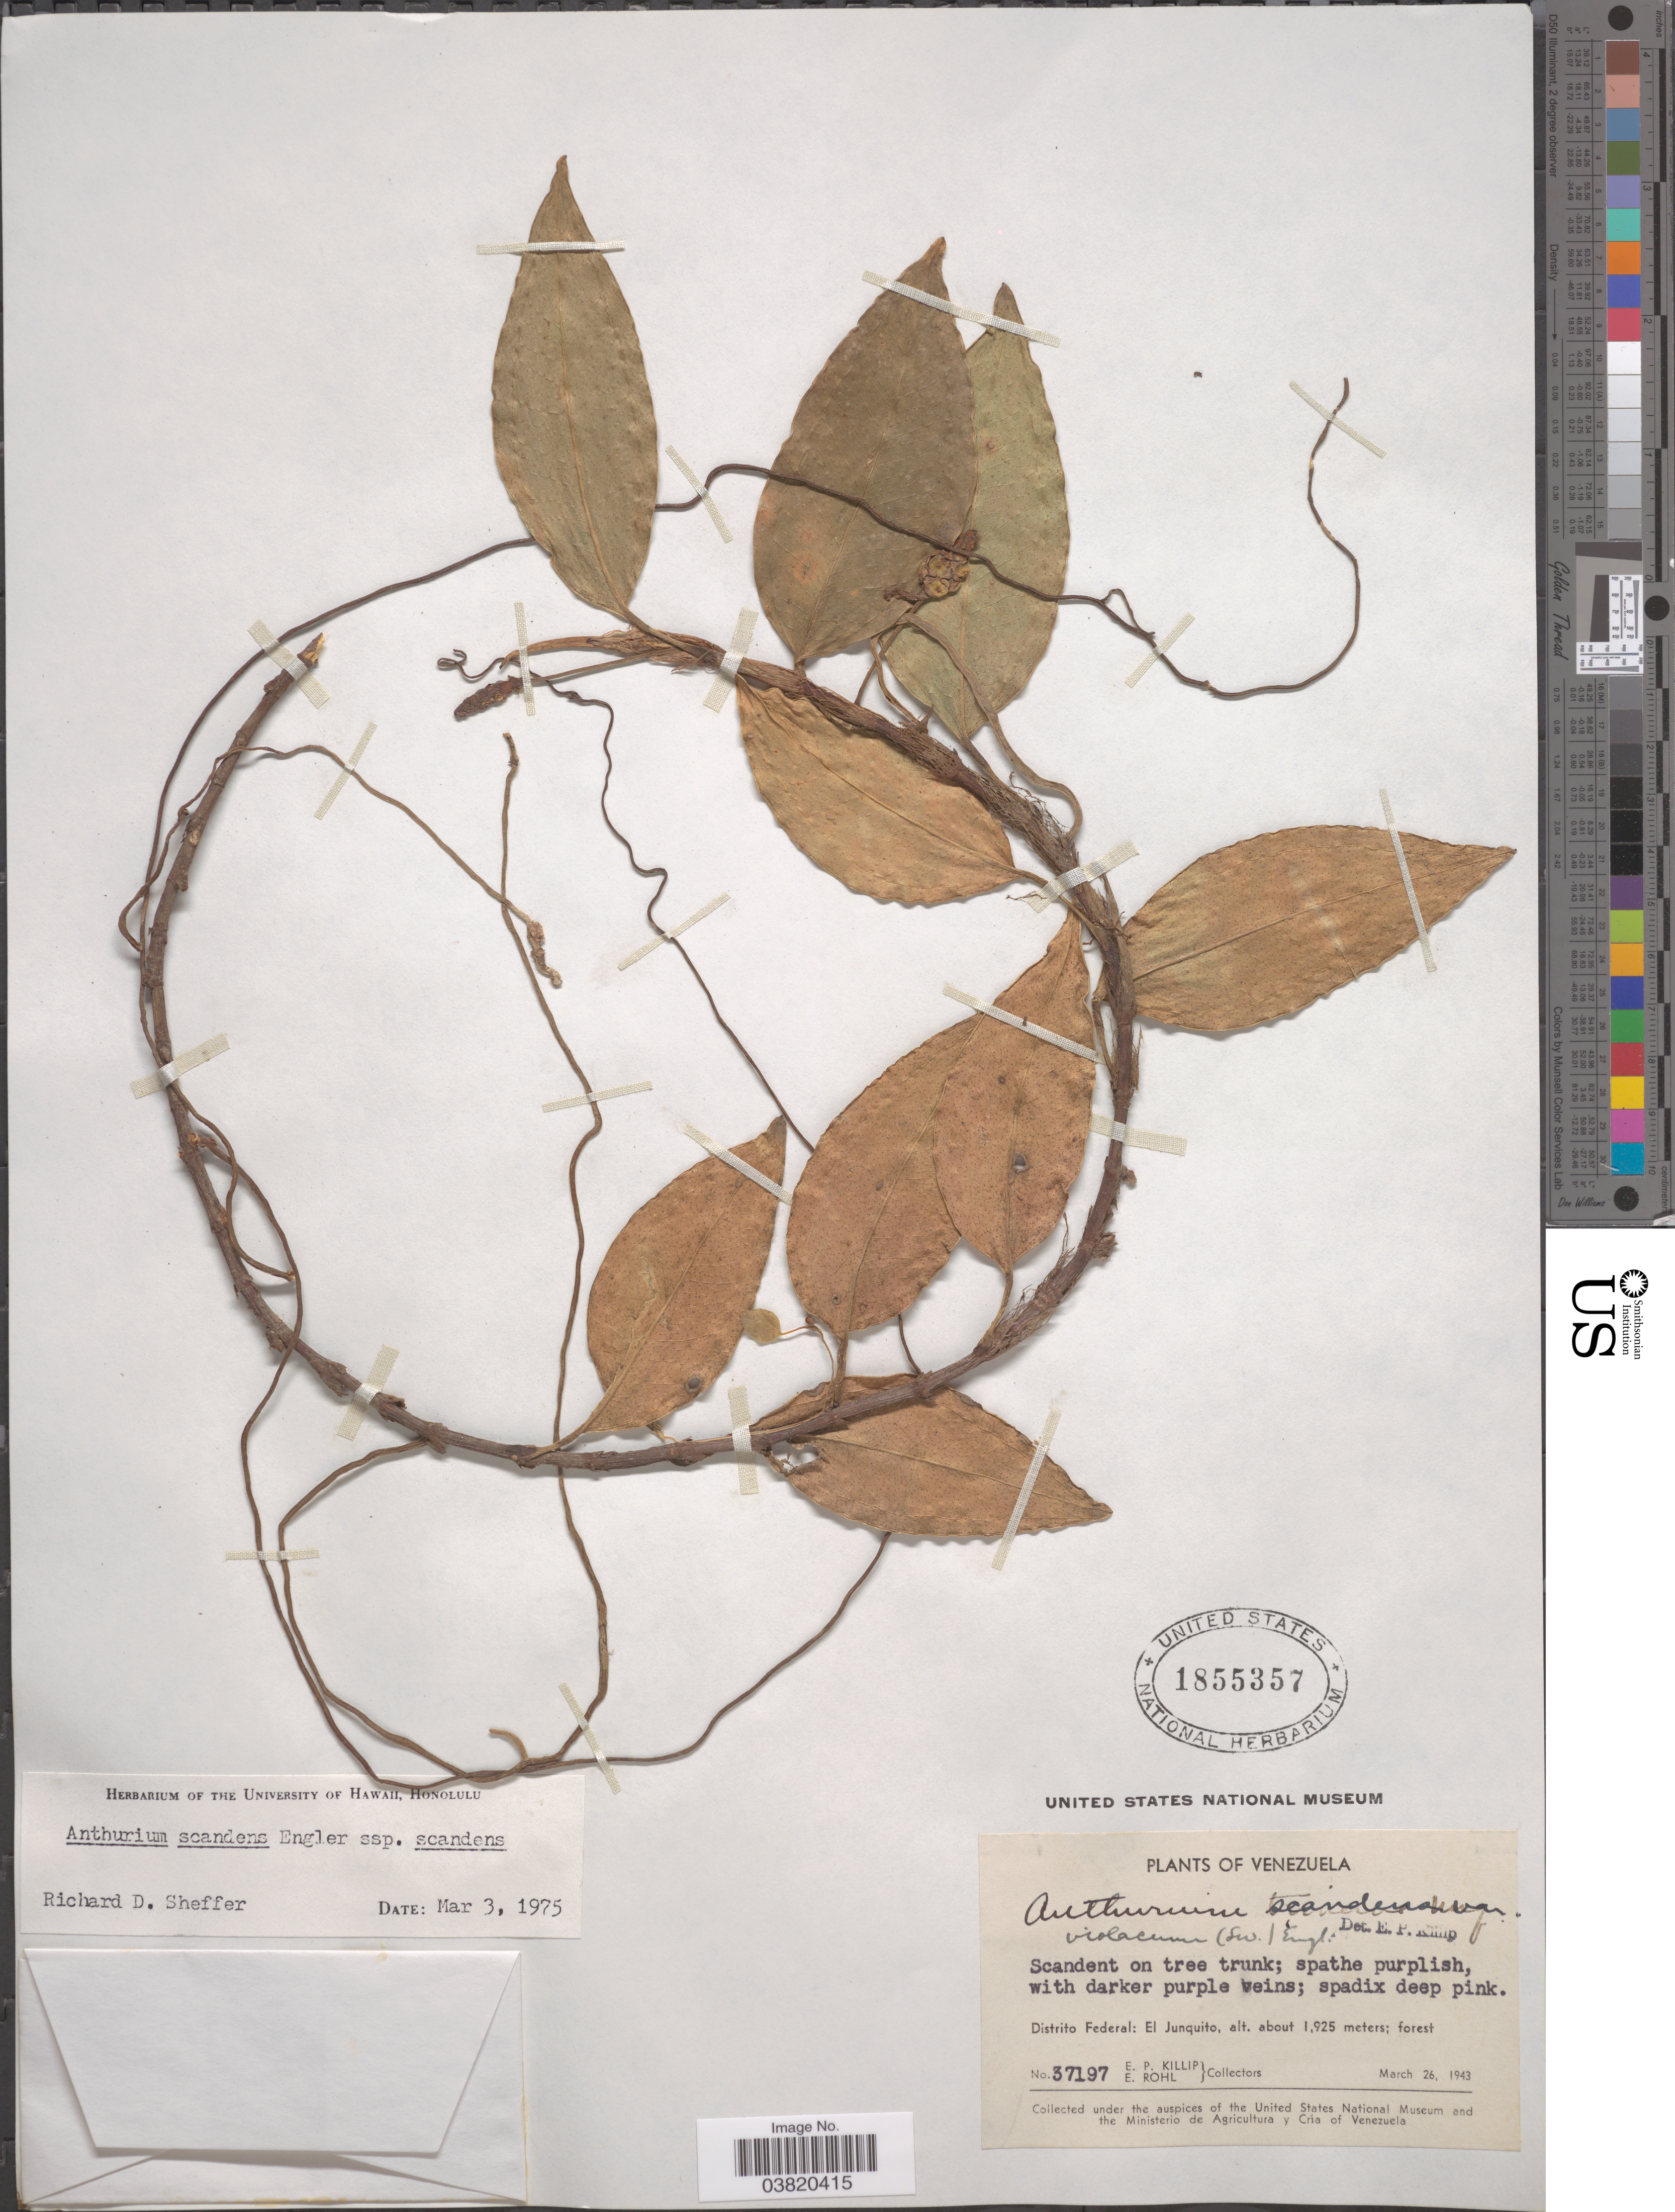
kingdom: Plantae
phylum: Tracheophyta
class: Liliopsida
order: Alismatales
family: Araceae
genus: Anthurium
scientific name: Anthurium scandens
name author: (Aubl.) Engl.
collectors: E. P. Killip & E. Röhl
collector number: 37197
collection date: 1943-03-26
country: Venezuela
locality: Distrito Federal: El Junquito.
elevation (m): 1925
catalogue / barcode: US 1855357